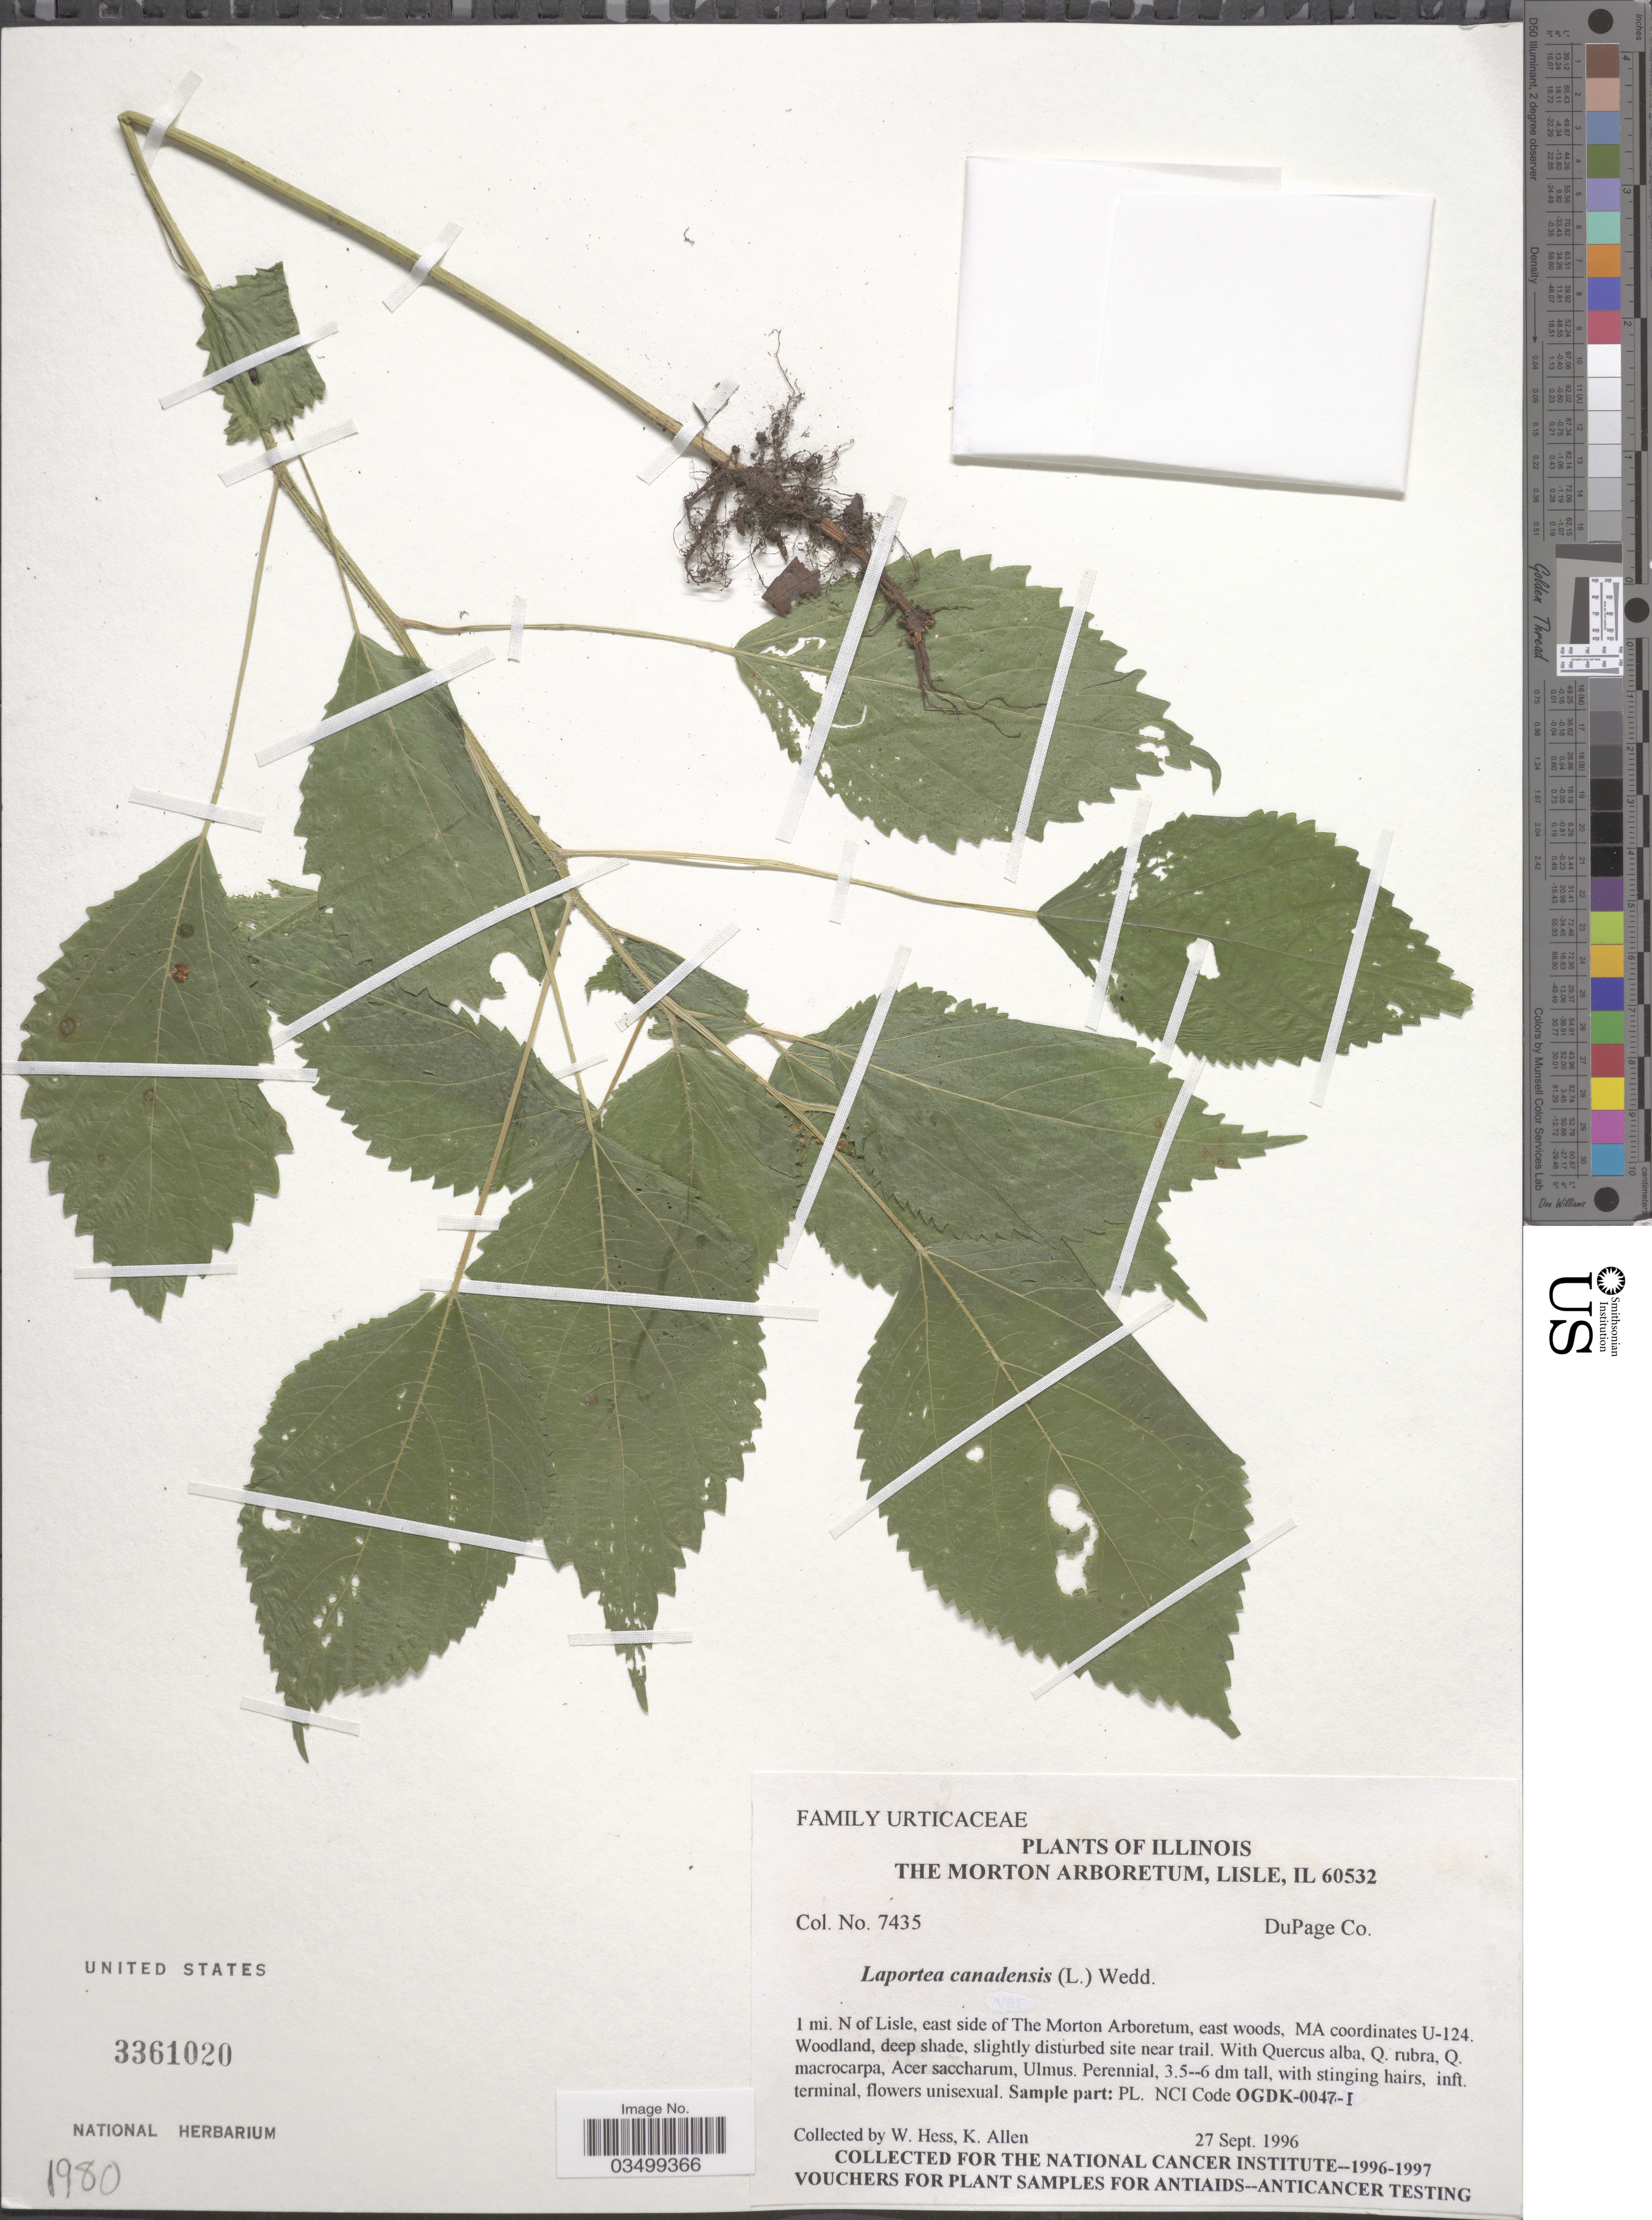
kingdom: Plantae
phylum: Tracheophyta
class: Magnoliopsida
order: Rosales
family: Urticaceae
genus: Laportea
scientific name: Laportea canadensis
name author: (L.) Wedd.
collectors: W. Hess & K. Allen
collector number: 7435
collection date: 1996-09-27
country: United States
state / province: Illinois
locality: DuPage Co. 1 mi. N of Lisle, east side of The Morton Arboretum, east woods, MA coordinates U-124.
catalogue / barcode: US 3361020